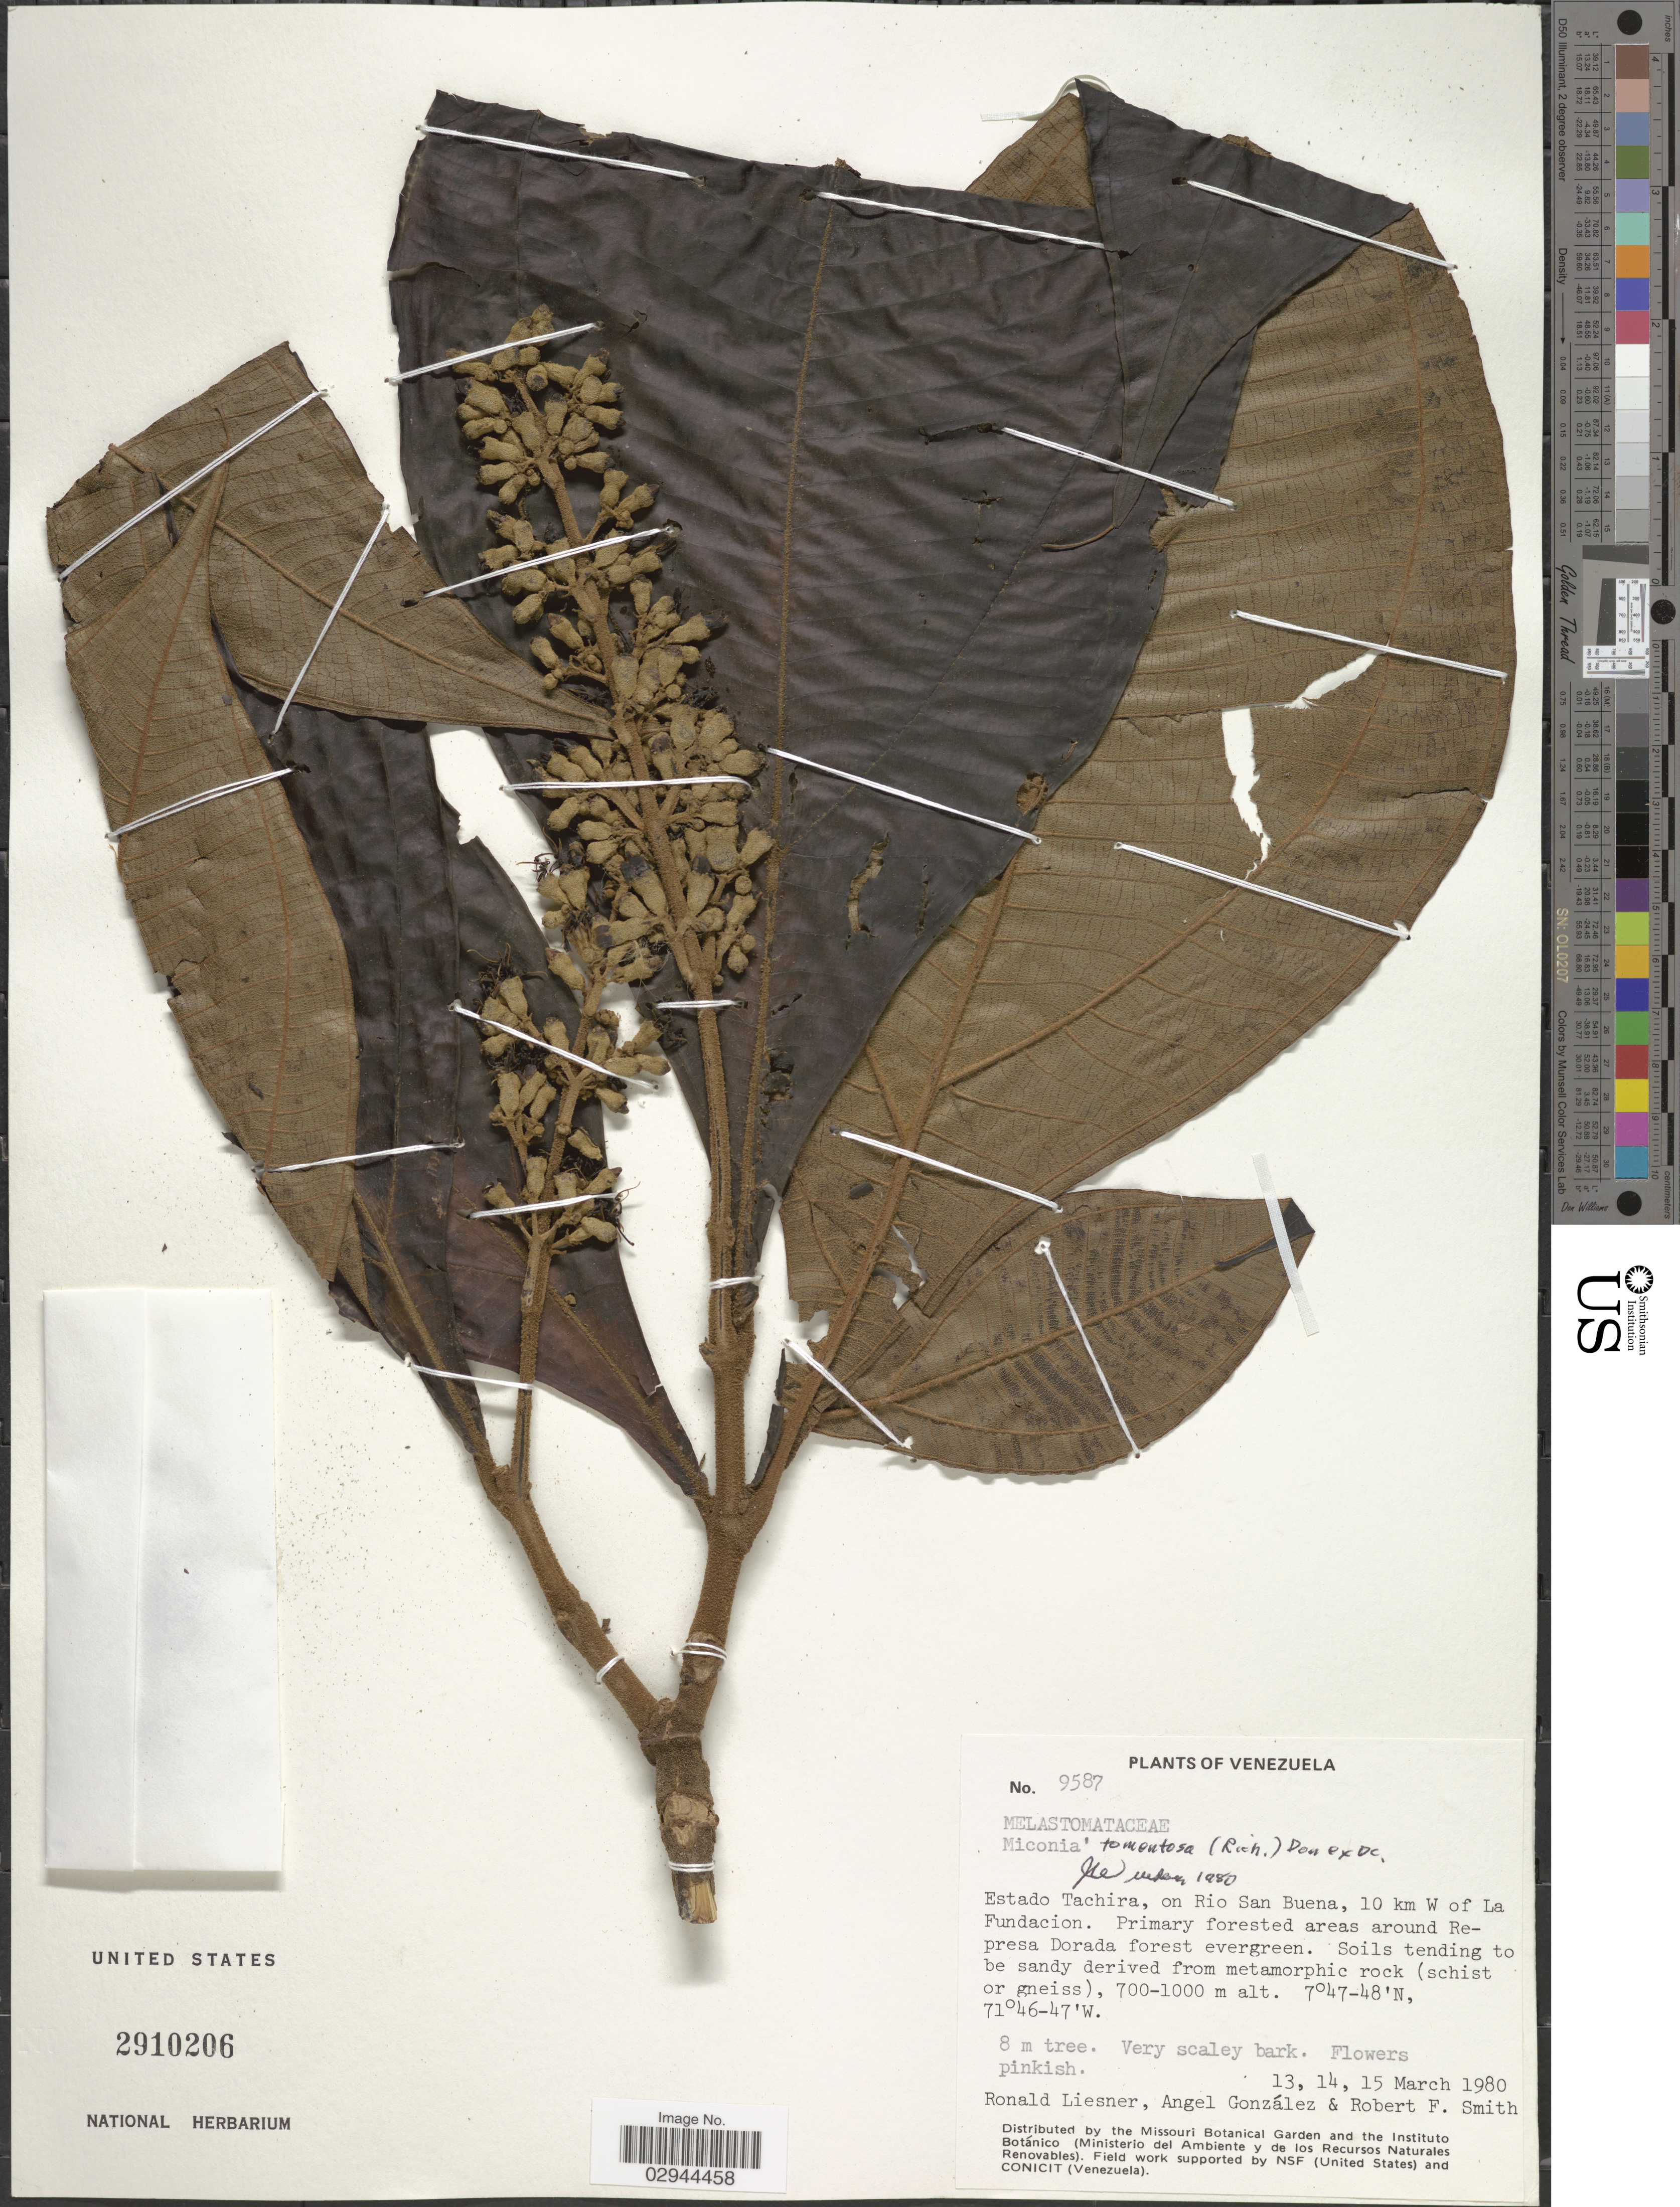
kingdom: Plantae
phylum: Tracheophyta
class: Magnoliopsida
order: Myrtales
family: Melastomataceae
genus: Miconia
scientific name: Miconia tomentosa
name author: (Rich.) D. Don ex DC.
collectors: R. L. Liesner, A. C. González & R. F. Smith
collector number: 9587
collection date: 1980-03-13/1980-03-15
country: Venezuela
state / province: Tachira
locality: On Rio San Buena, 10 km W of La Fundacion. Primary forested areas around Represa Dorada forest evergreen.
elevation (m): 700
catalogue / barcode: US 2910206